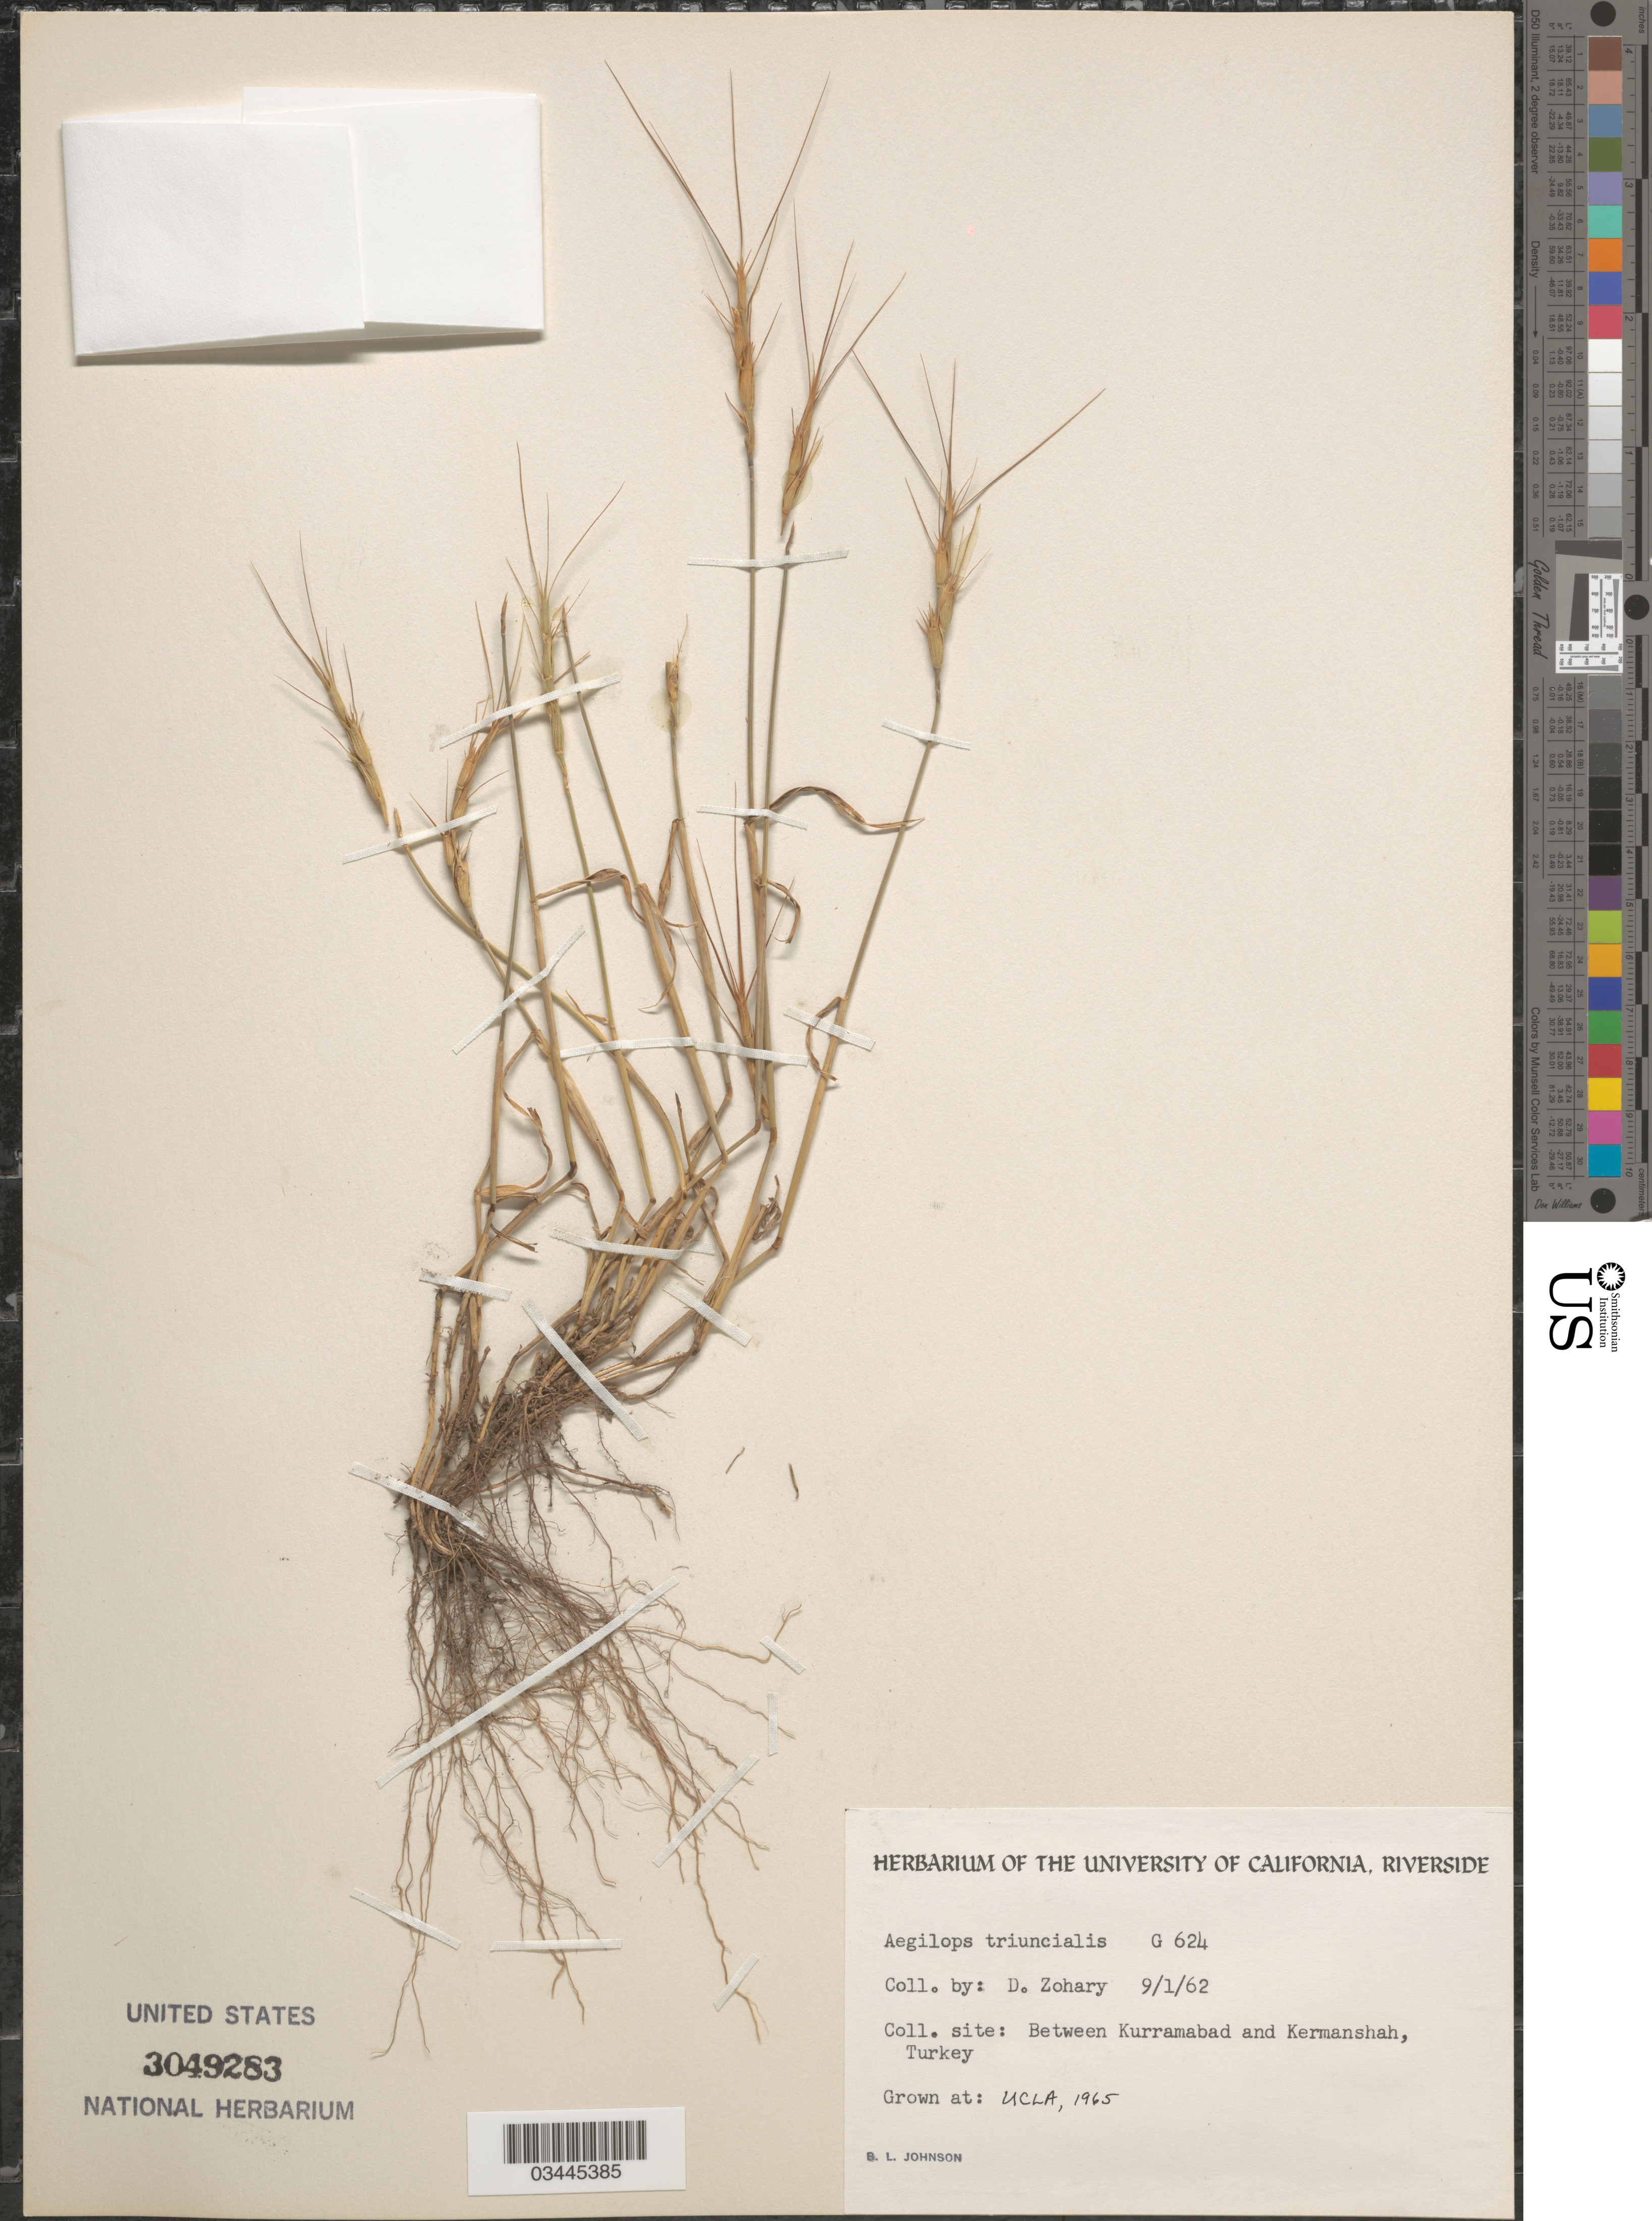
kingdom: Plantae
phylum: Tracheophyta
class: Liliopsida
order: Poales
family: Poaceae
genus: Aegilops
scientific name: Aegilops triuncialis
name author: L.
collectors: B. Johnson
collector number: G624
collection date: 1965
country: United States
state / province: California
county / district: Los Angeles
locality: UCLA.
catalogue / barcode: US 3049283